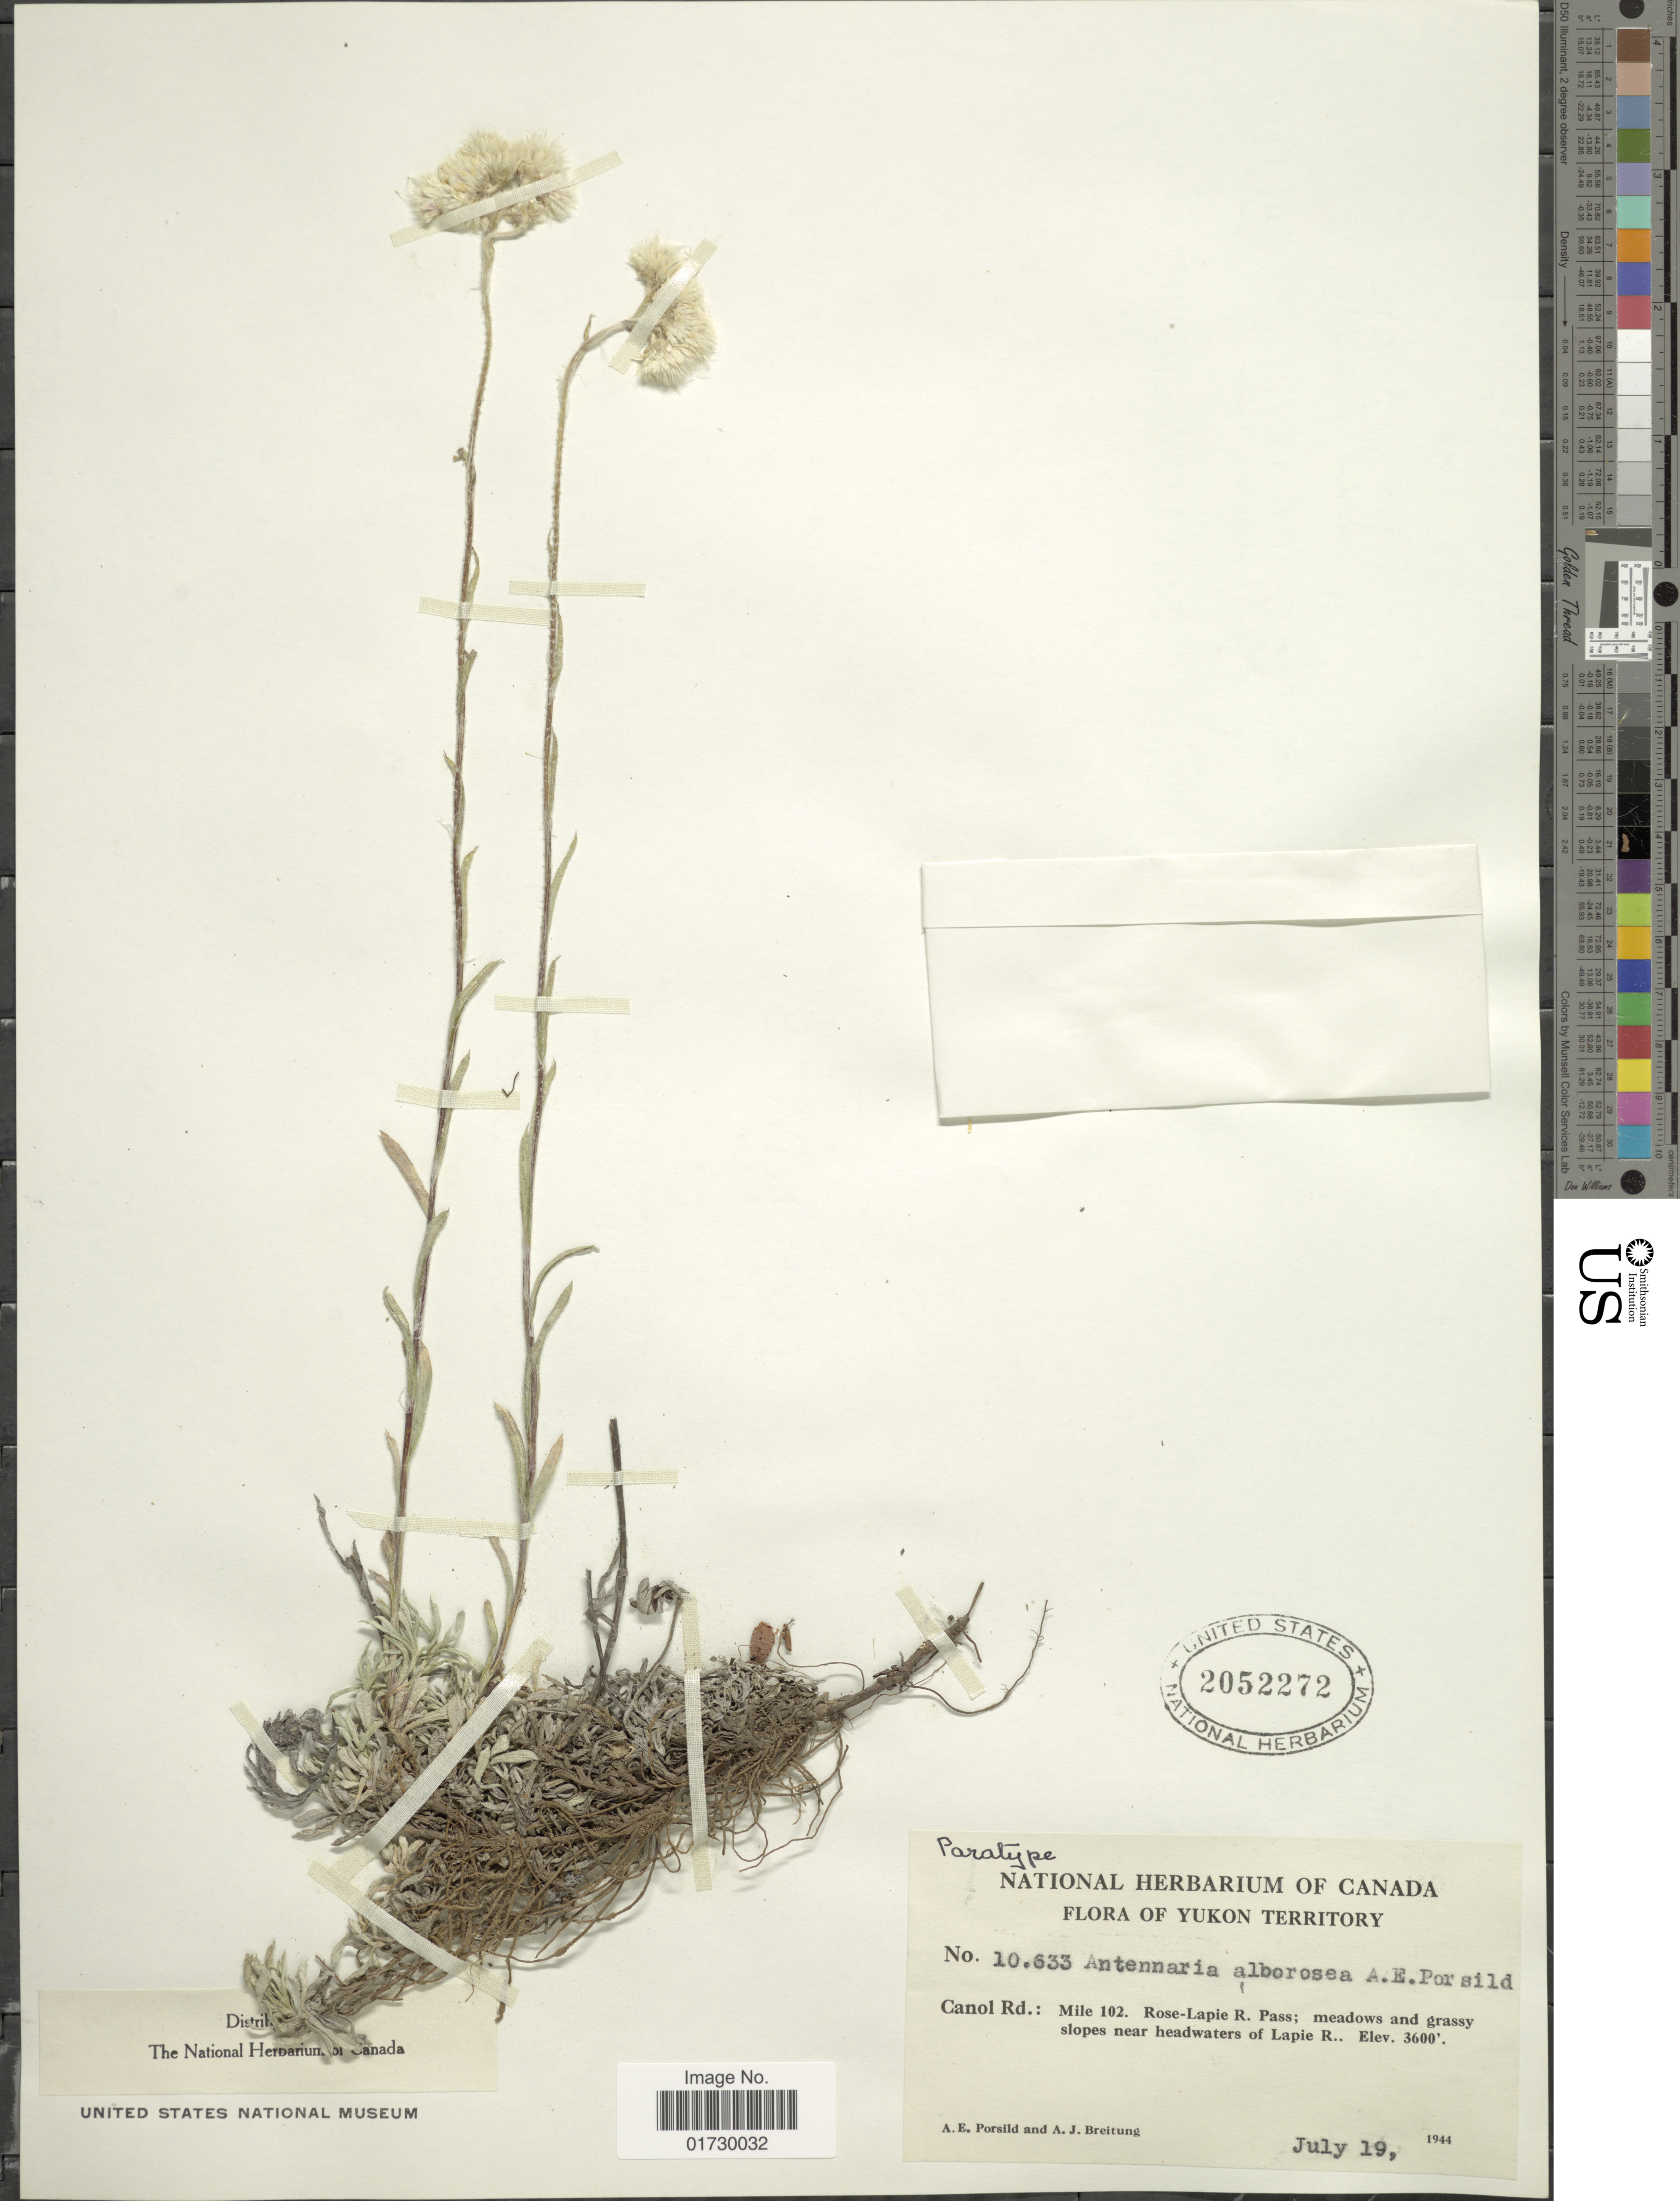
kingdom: Plantae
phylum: Tracheophyta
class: Magnoliopsida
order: Asterales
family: Asteraceae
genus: Antennaria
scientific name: Antennaria alborosea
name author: A.E. Porsild in Porsild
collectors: A. E. Porsild & A. Breitung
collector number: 10633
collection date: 1944-07-19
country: Canada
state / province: Yukon Territory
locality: Canol Rd: Mile 102. Rose-Lapie R. Pass, meadows and grassy slopes near headwaters of Lapie R.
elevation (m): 1097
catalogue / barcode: US 2052272